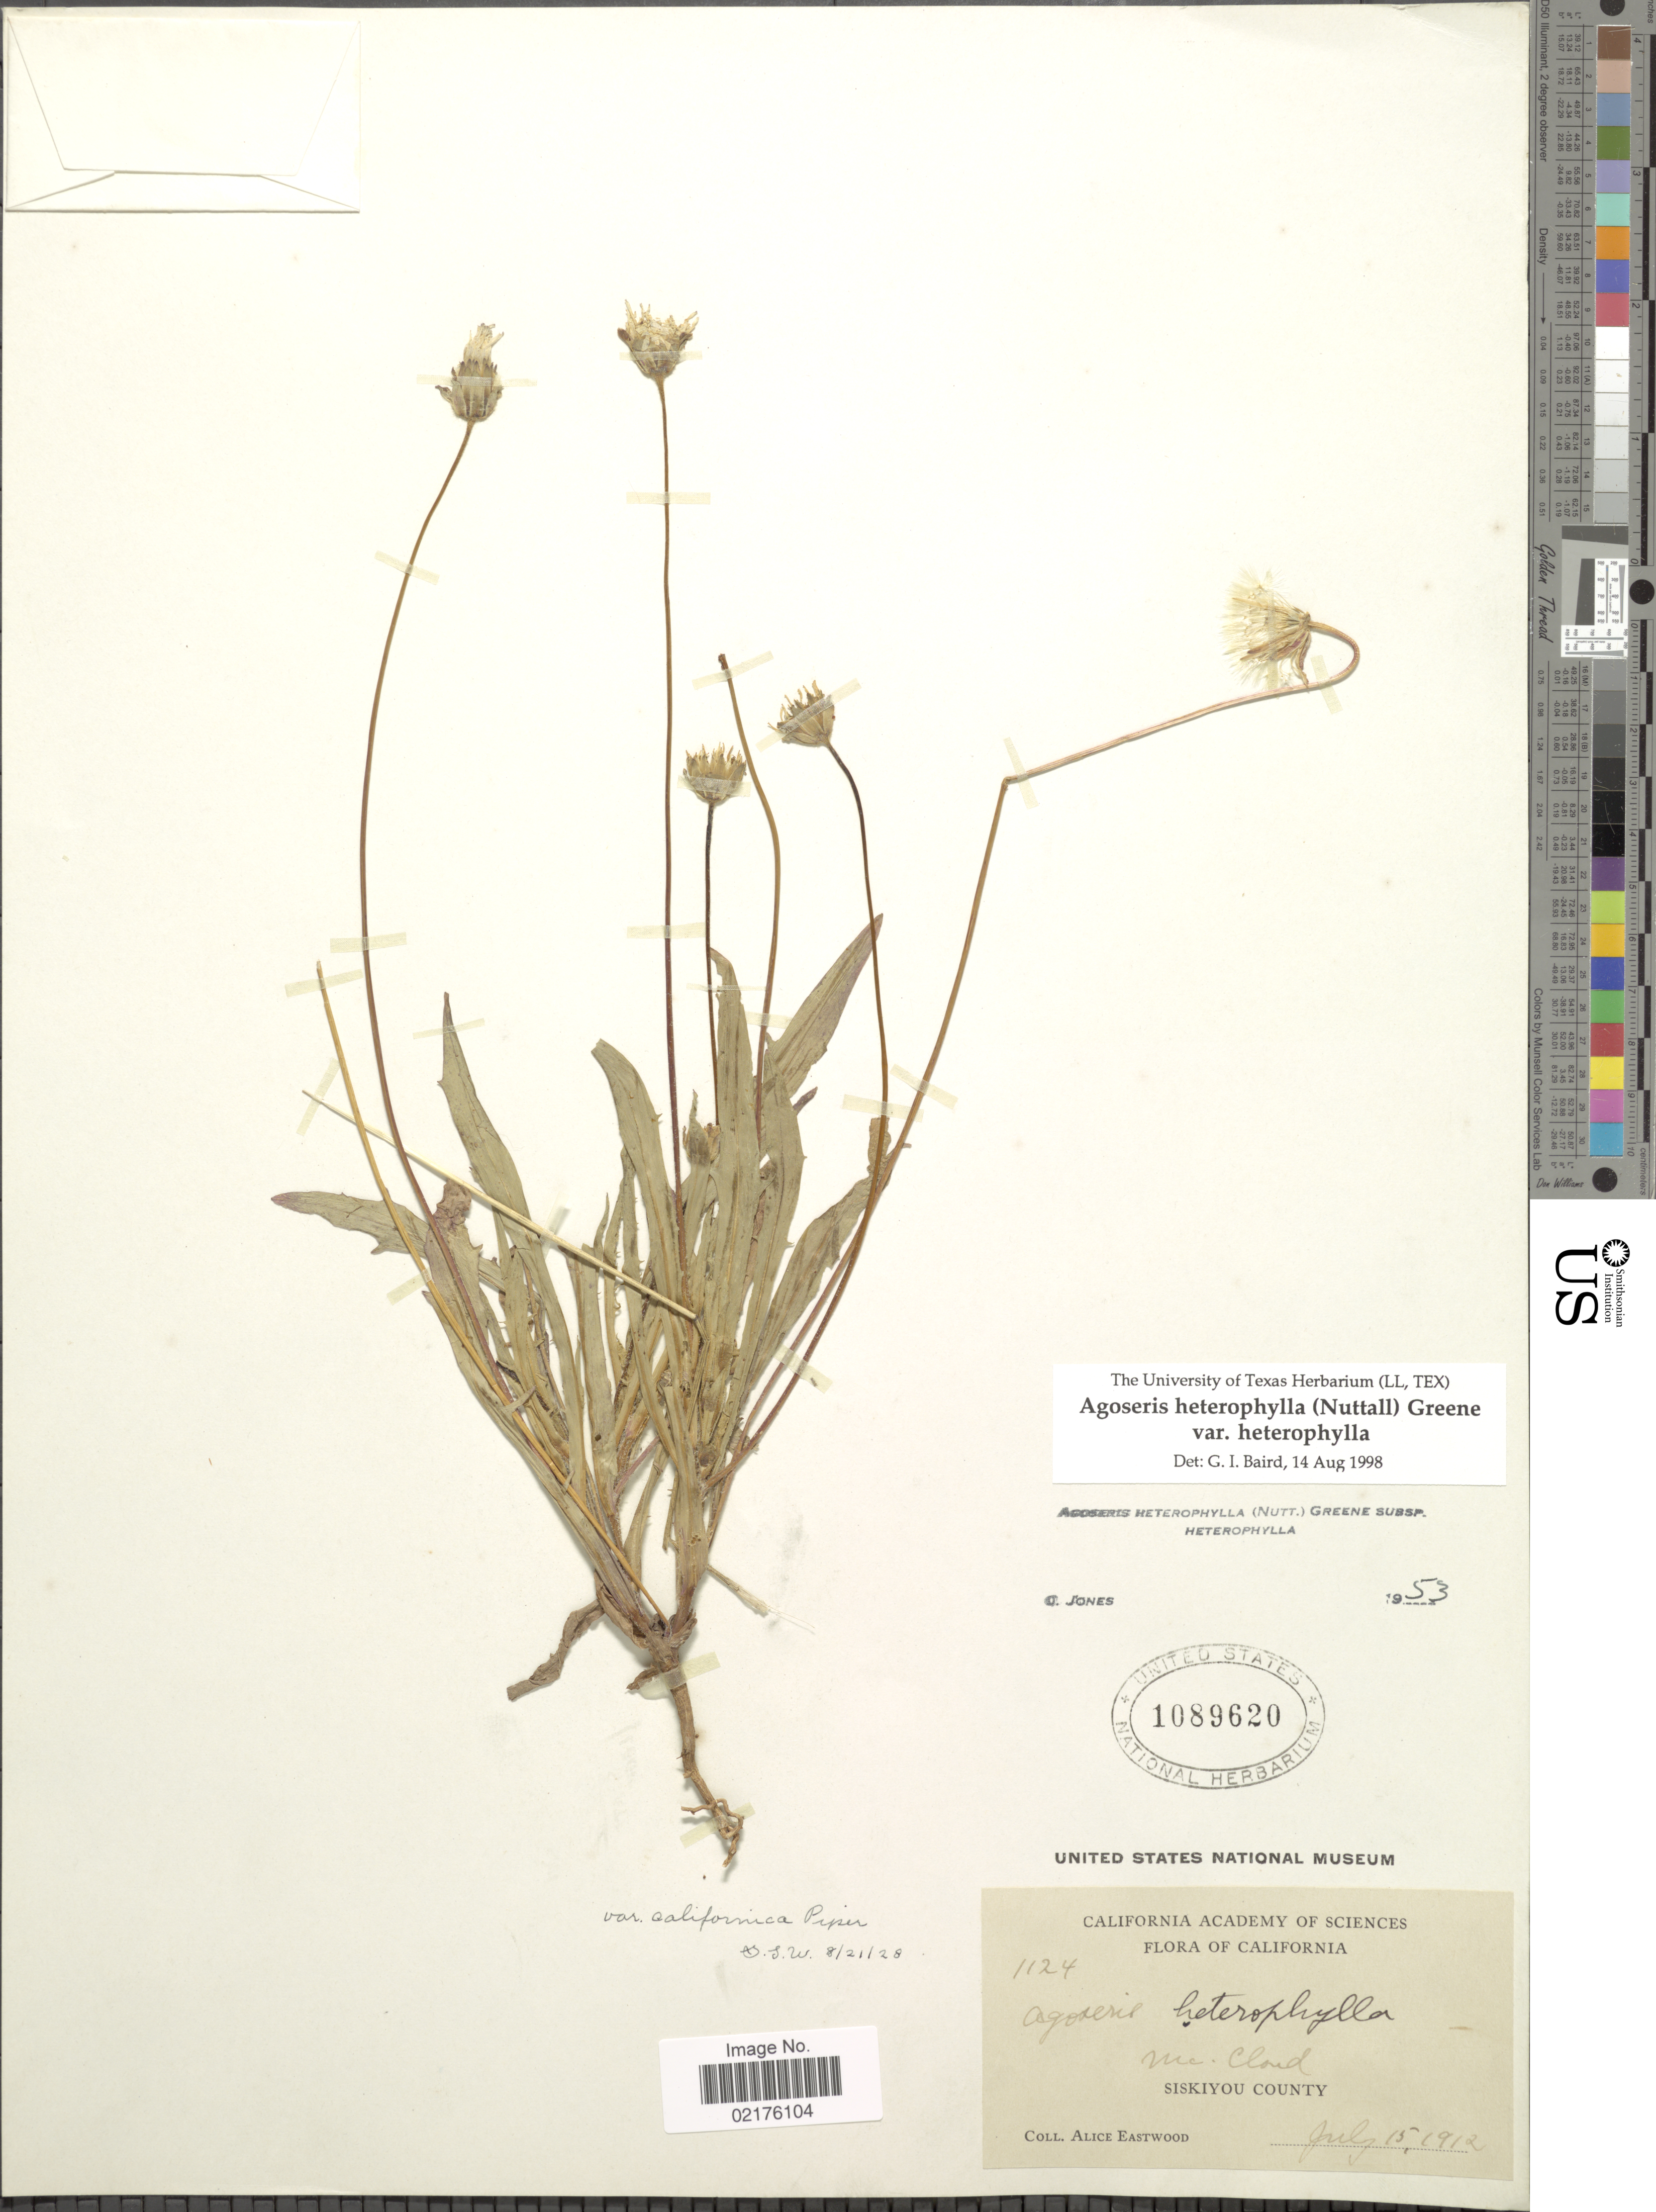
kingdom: Plantae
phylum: Tracheophyta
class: Magnoliopsida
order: Asterales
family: Asteraceae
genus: Agoseris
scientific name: Agoseris heterophylla subsp. heterophylla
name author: (Nutt.) Greene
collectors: A. Eastwood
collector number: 1124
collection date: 1912-07-15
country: United States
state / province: California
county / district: Siskiyou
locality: Mc. Cloud, Siskiyou County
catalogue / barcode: US 1089620